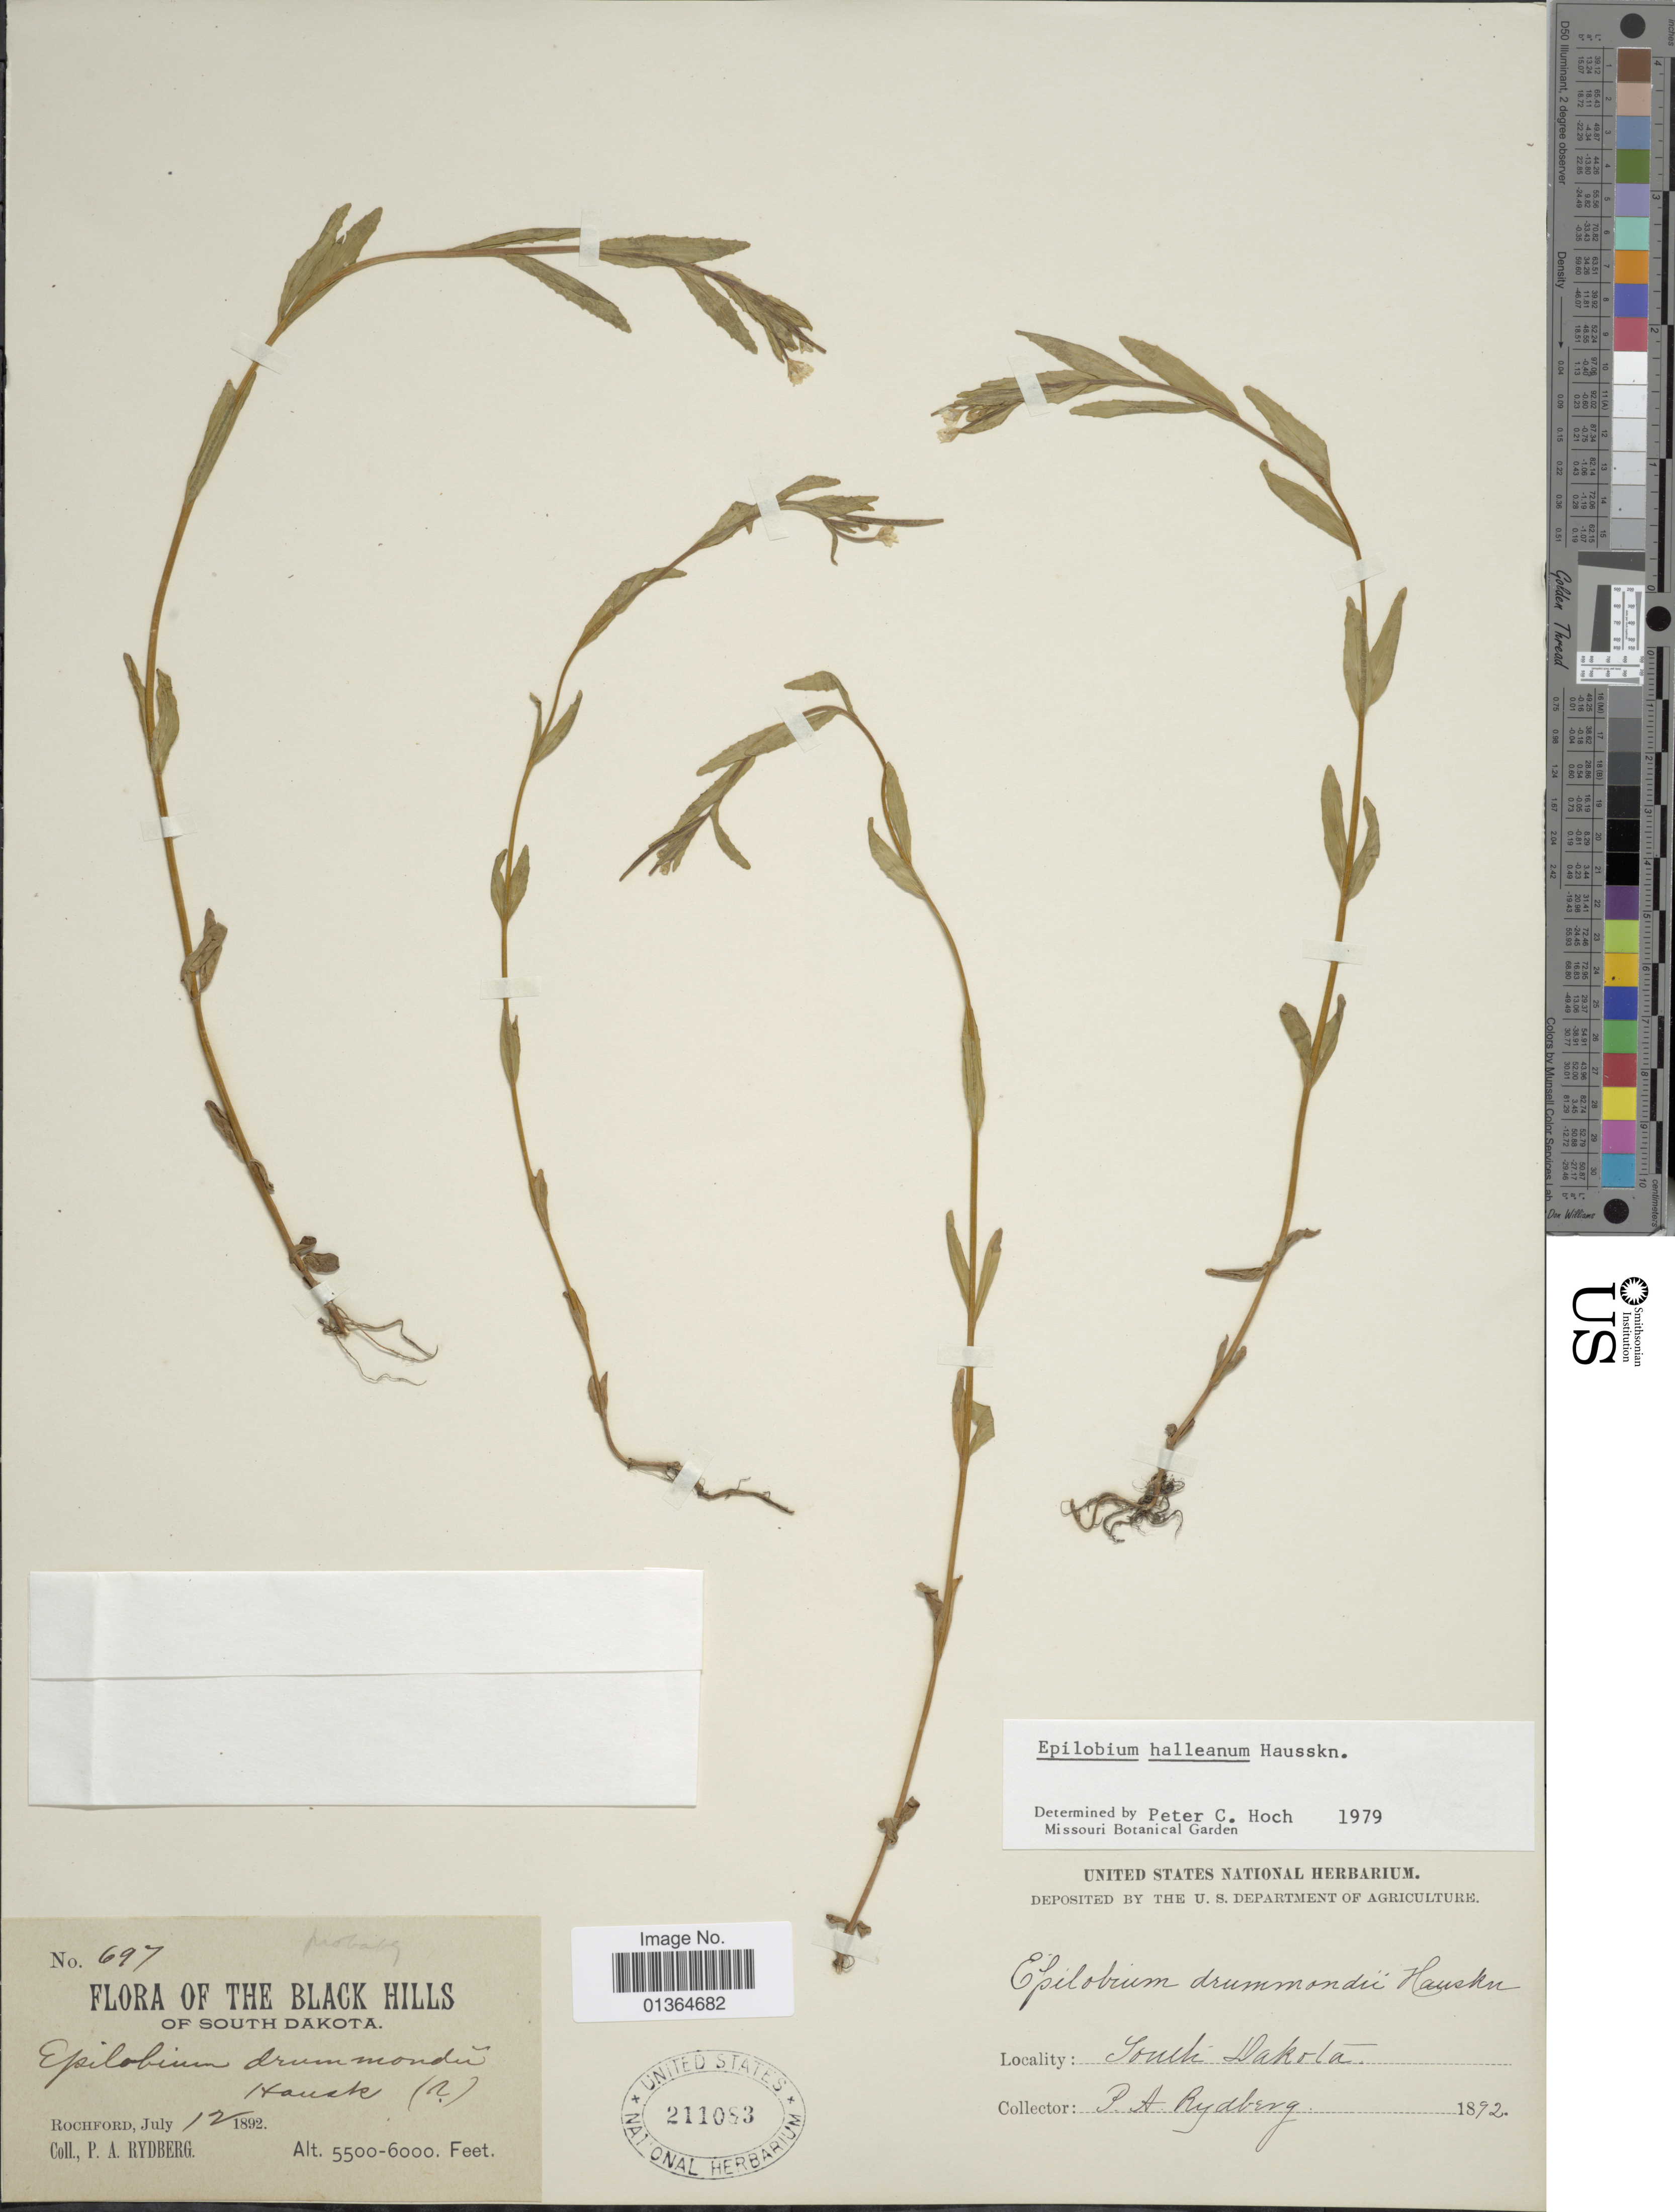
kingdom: Plantae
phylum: Tracheophyta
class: Magnoliopsida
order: Myrtales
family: Onagraceae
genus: Epilobium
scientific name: Epilobium hallianum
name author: Hausskn.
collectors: P. A. Rydberg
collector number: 697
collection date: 1892-07-12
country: United States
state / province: South Dakota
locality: Black Hills. Rochford.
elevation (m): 1676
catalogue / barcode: US 211083